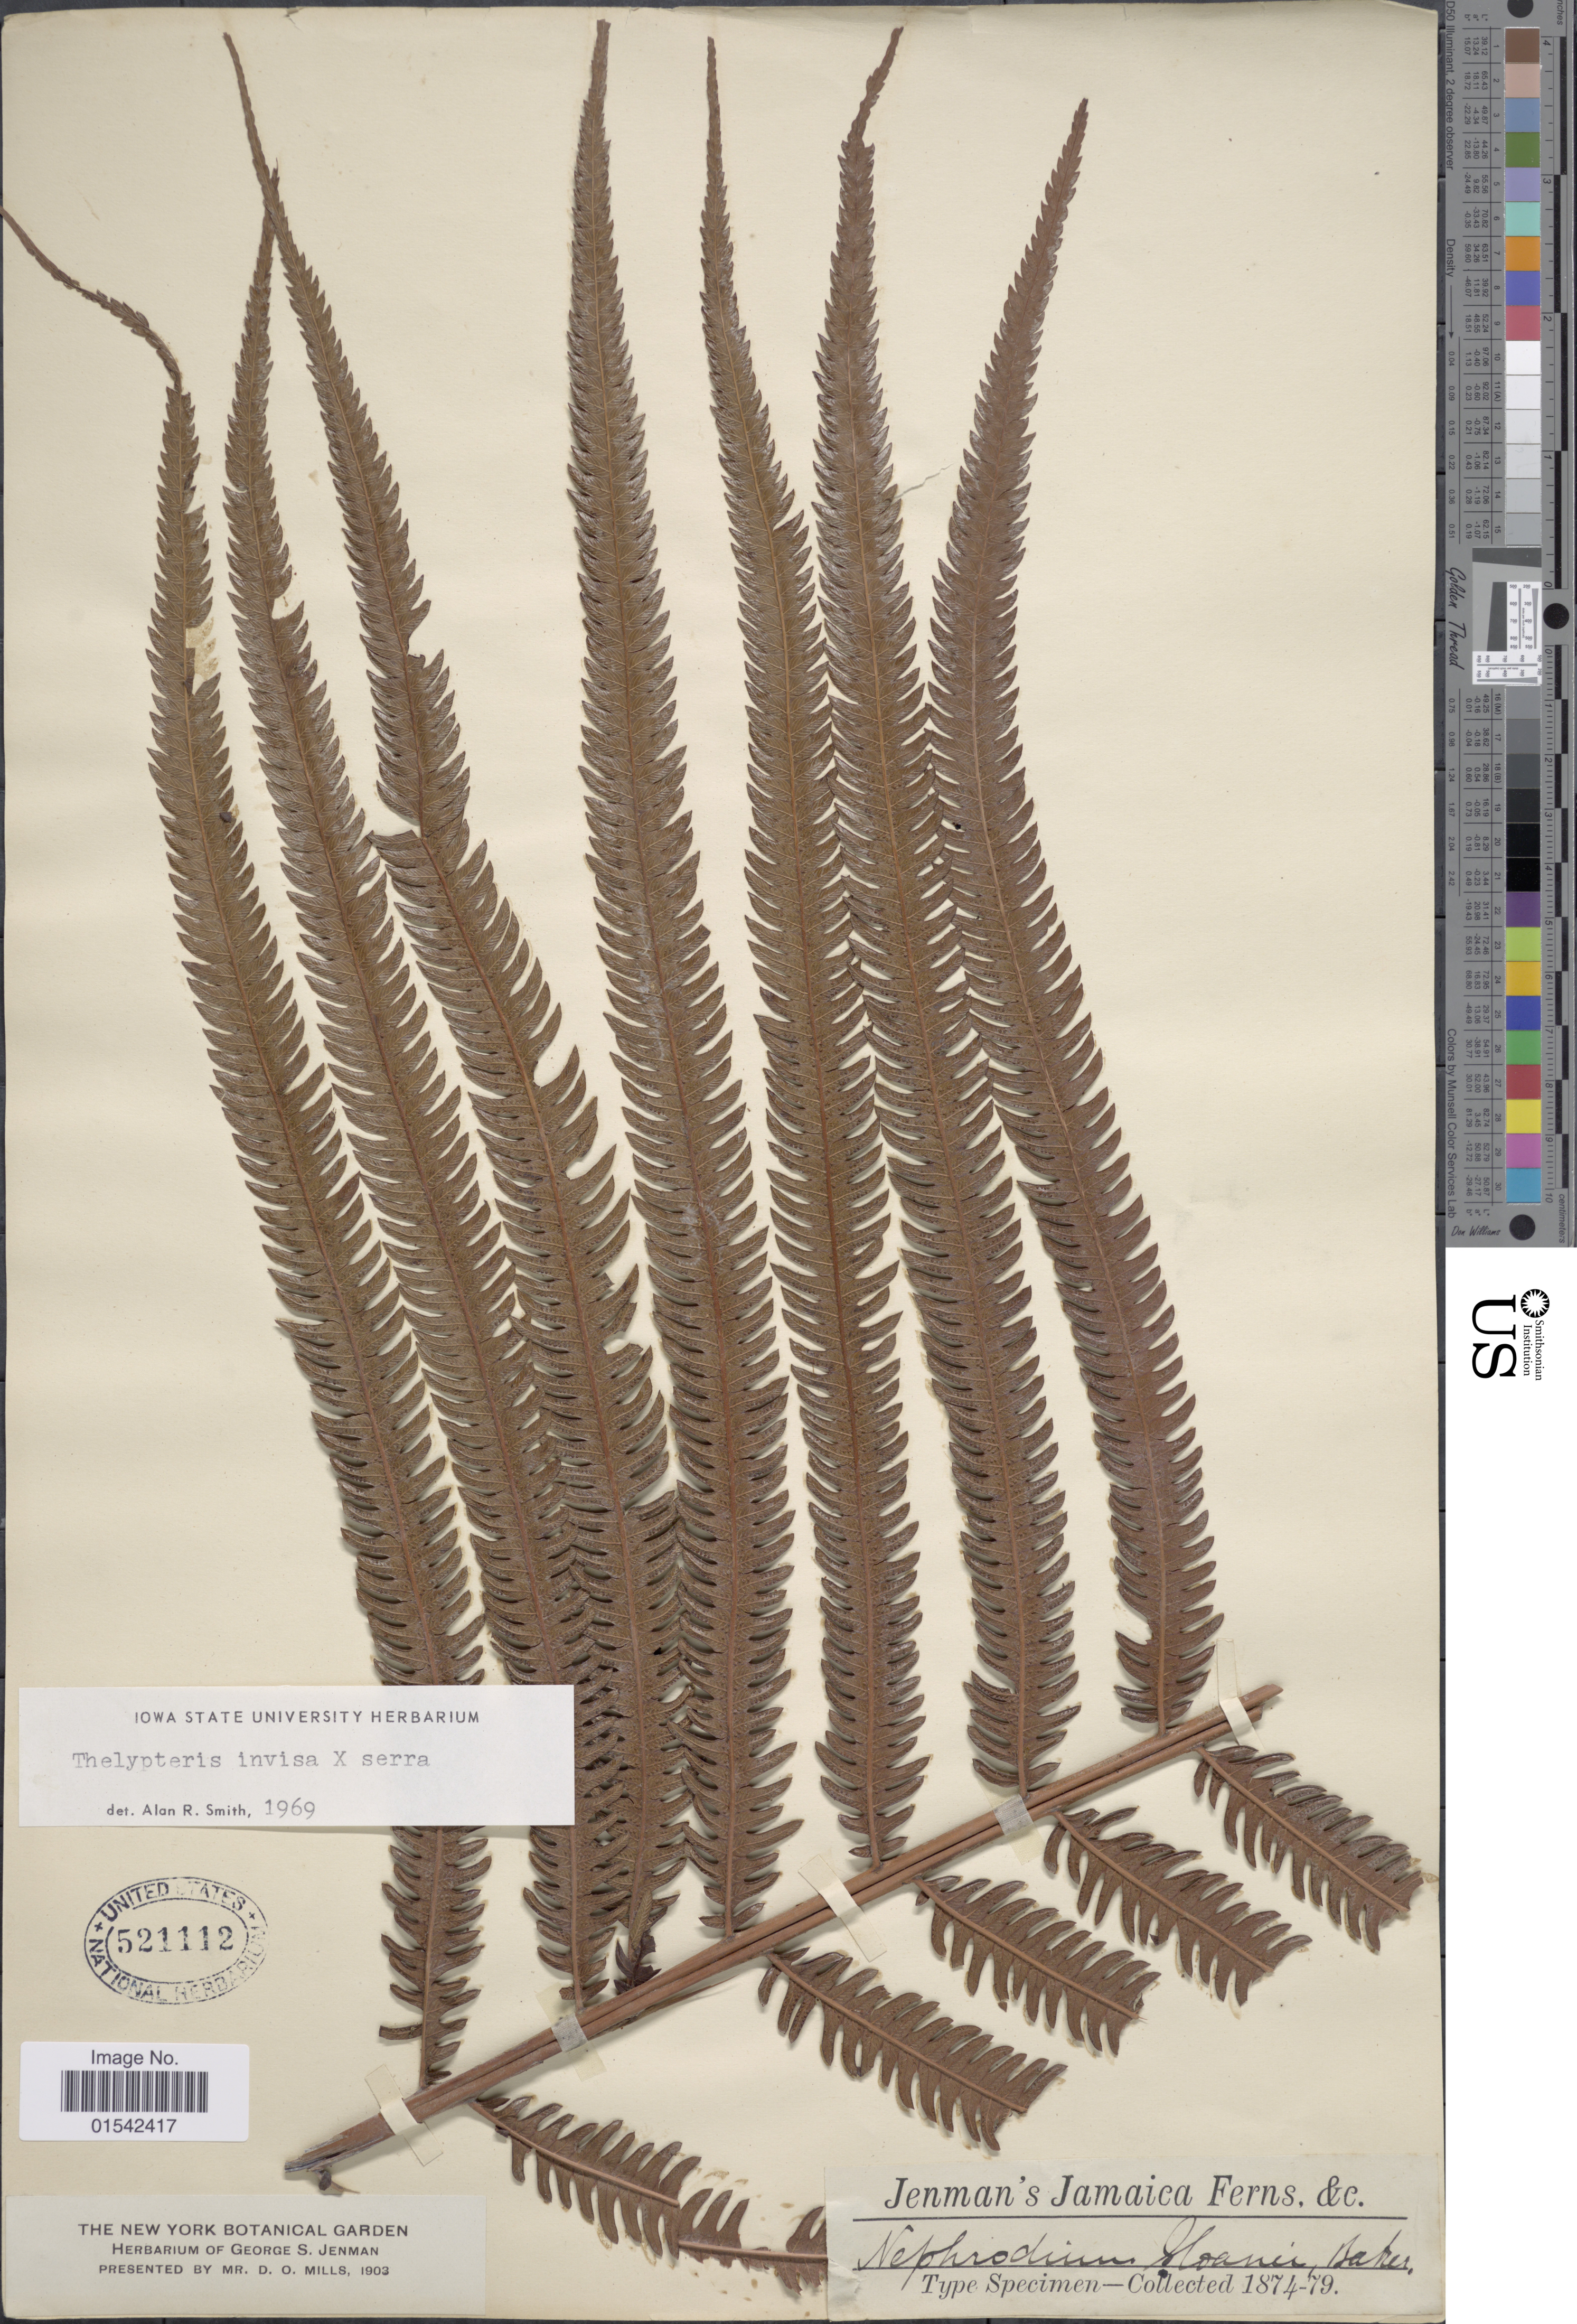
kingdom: Plantae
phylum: Tracheophyta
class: Polypodiopsida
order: Polypodiales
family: Thelypteridaceae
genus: Cyclosorus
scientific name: x C. serra (Sw.) Farw.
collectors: G. S. Jenman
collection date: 1874/1879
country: Jamaica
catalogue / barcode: US 521112